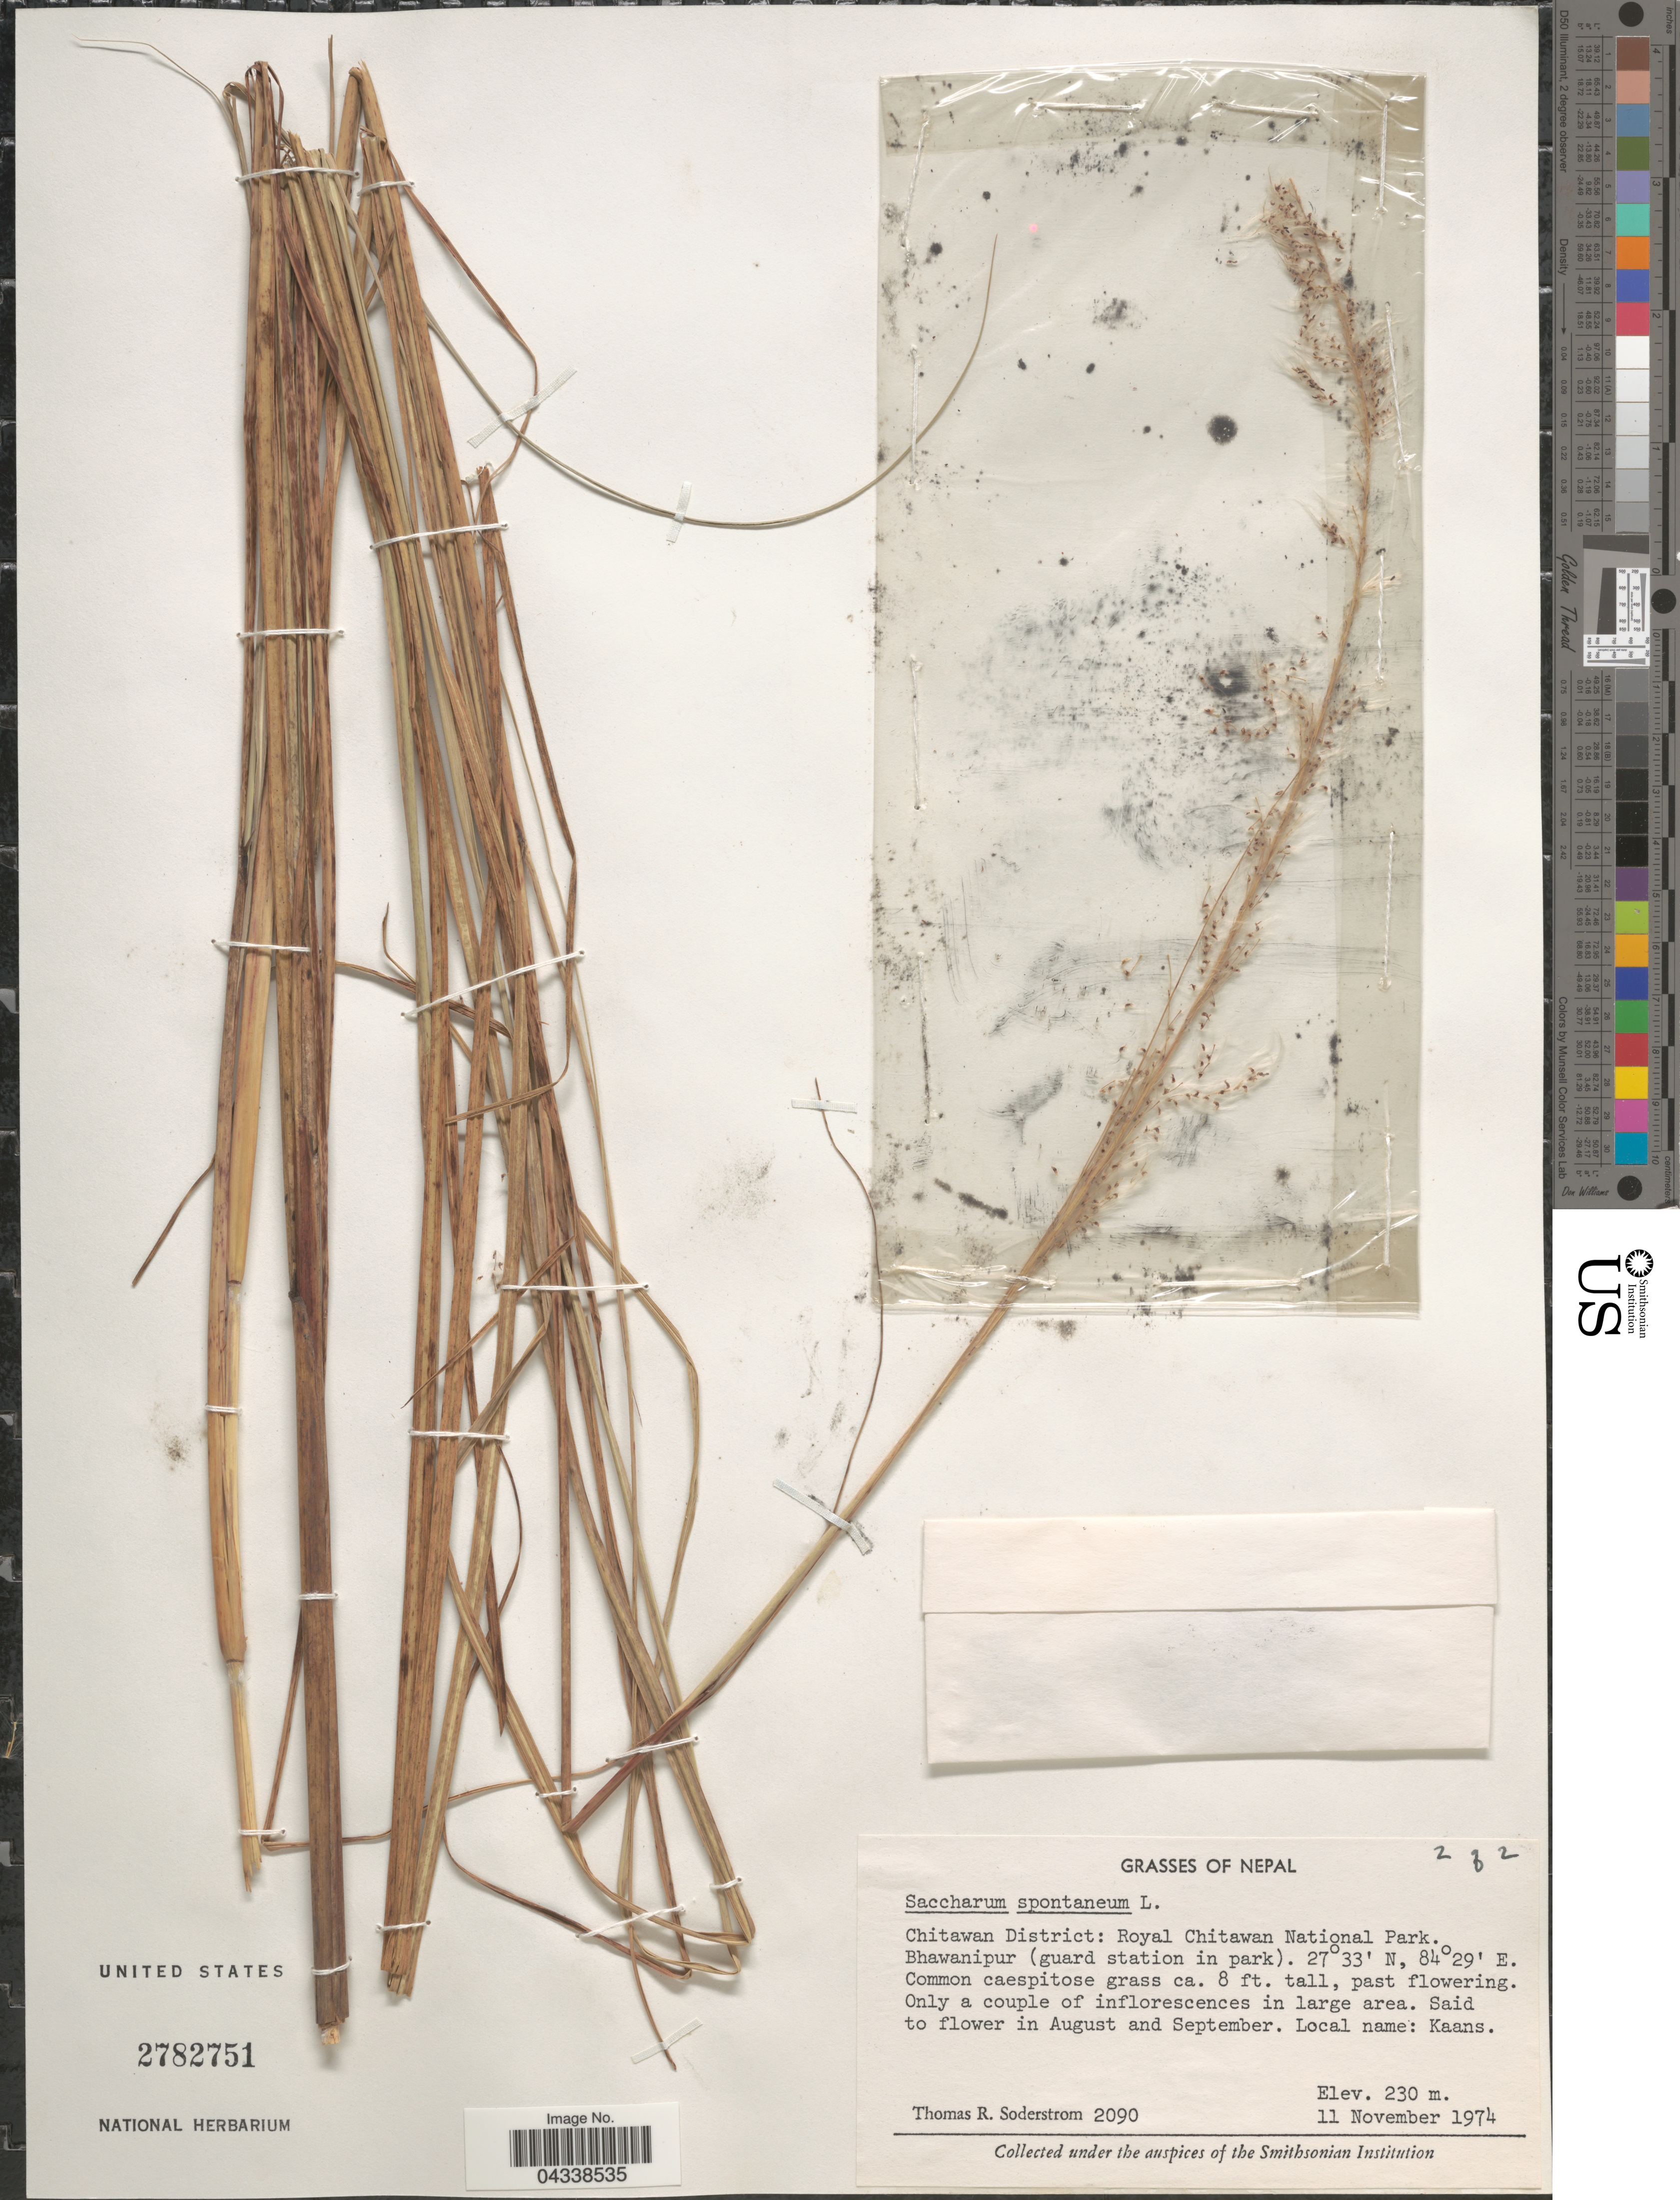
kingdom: Plantae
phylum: Tracheophyta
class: Liliopsida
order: Poales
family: Poaceae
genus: Saccharum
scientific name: Saccharum spontaneum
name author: L.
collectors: T. R. Soderstrom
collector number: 2090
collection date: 1974-11-11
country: Nepal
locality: Chitawan District: Royal Chitawan National Park. Bhawanipur (guard station in park).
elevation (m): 230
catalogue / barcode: US 2782751